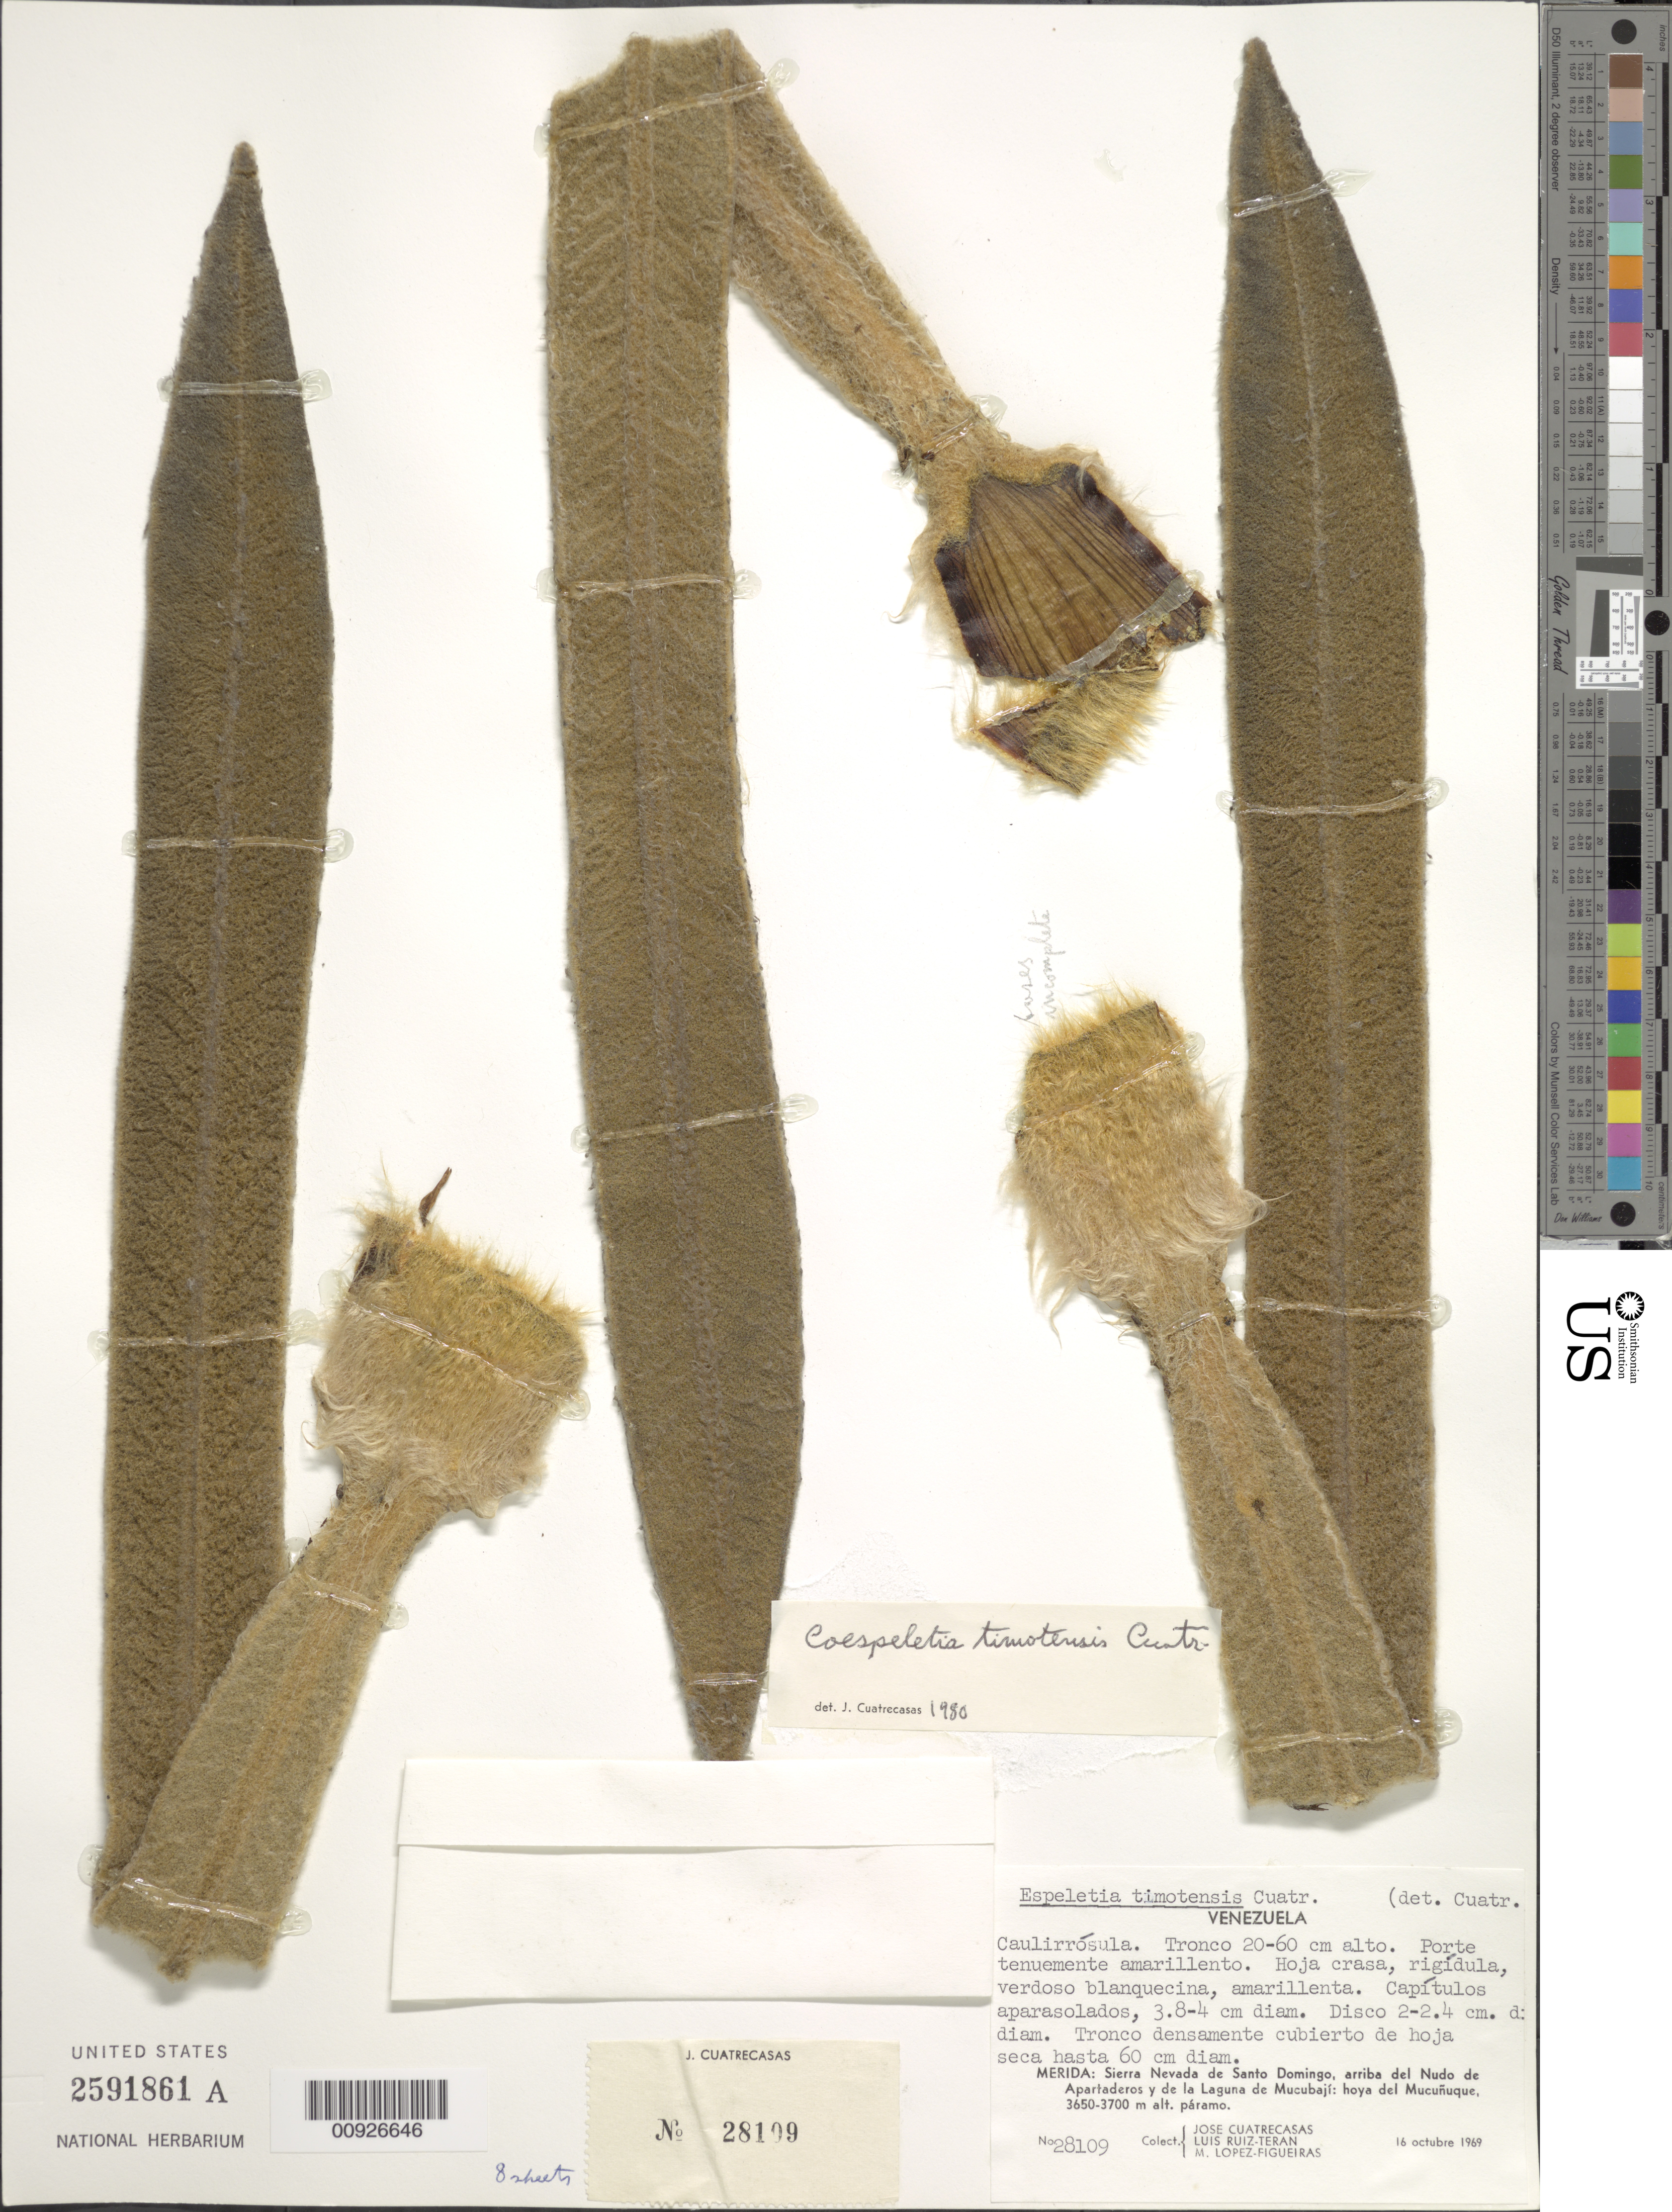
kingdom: Plantae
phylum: Tracheophyta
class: Magnoliopsida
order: Asterales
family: Asteraceae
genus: Coespeletia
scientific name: Coespeletia timotensis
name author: (Cuatrec.) Cuatrec.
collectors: J. Cuatrecasas, L. E. Ruíz-Terán & M. López Figueiras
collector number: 28109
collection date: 1969-10-16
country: Venezuela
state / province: Mérida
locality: Sierra Nevada de Santo Domingo, arriba del Nudo de Apartaderos y de la Laguna de Mucubají: hoya del Mucuñuque.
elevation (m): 3650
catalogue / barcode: US 2591861A